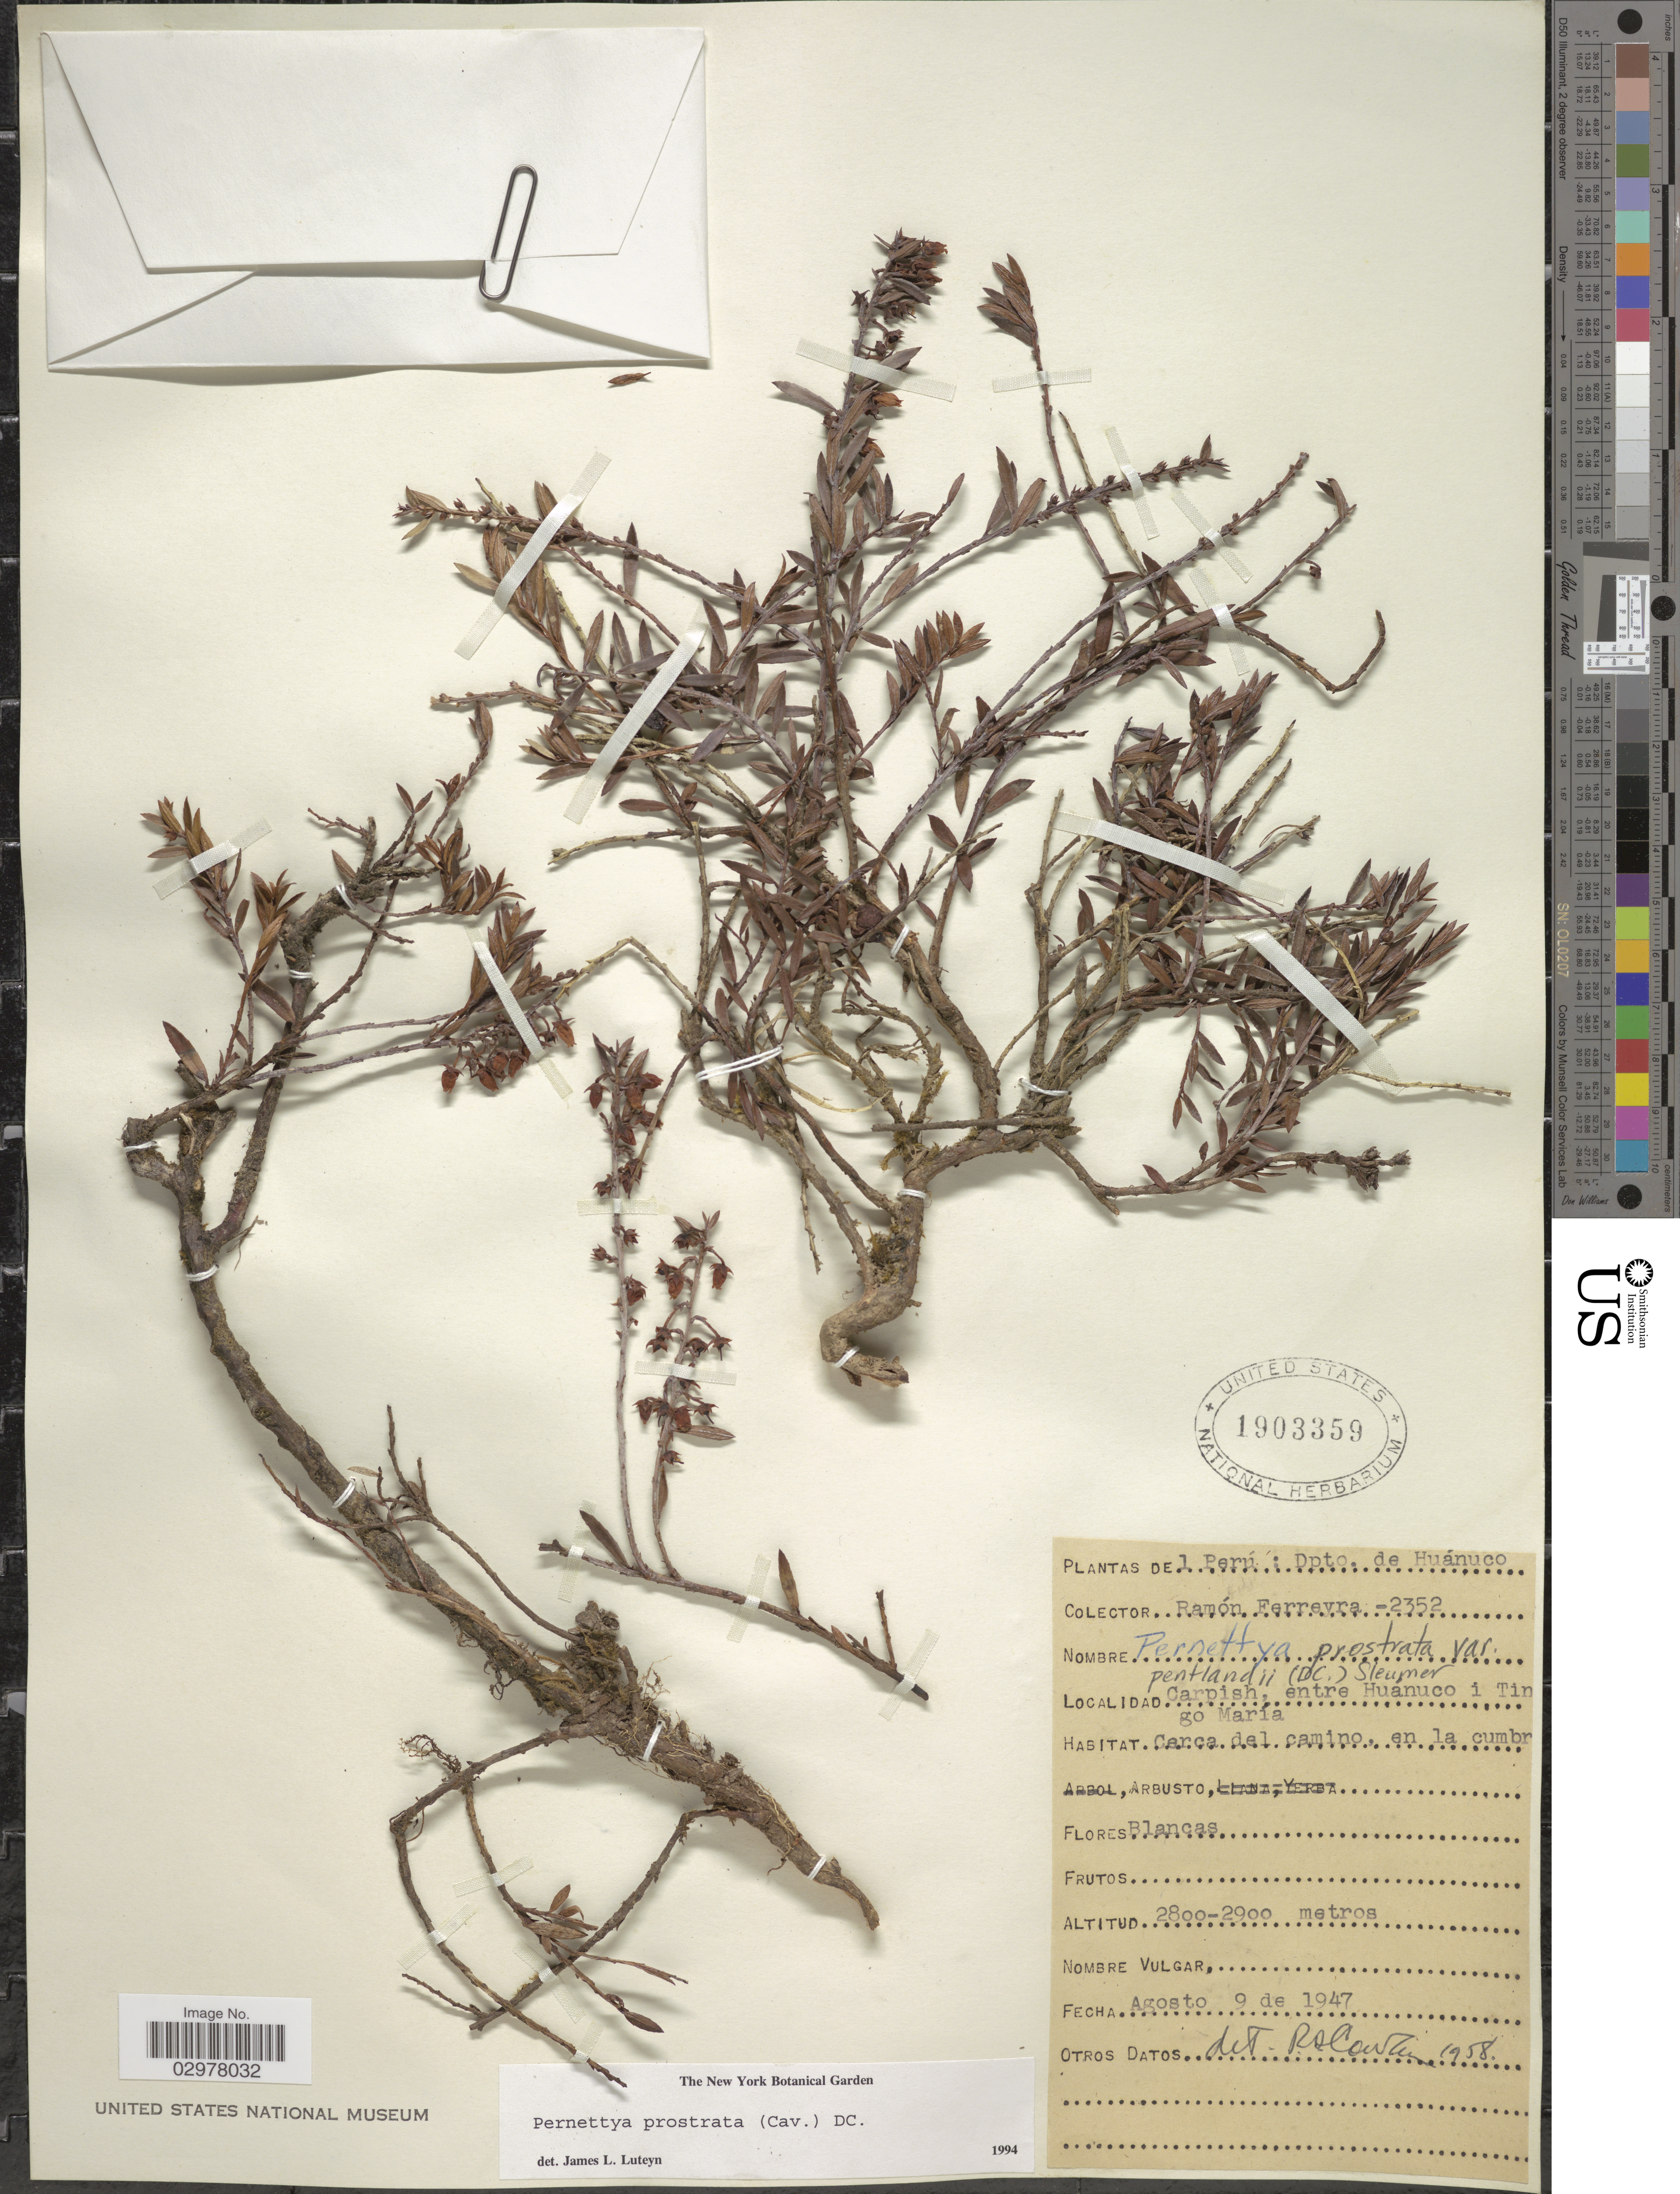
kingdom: Plantae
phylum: Tracheophyta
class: Magnoliopsida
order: Ericales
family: Ericaceae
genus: Pernettya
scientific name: Pernettya prostrata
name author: (Cav.) DC.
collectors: R. A. Ferreyra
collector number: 2352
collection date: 1947-08-09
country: Peru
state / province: Huánuco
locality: Dpto. de Huánuco. Carpish, entre Huánuco i Tingo María.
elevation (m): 2800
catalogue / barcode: US 1903359